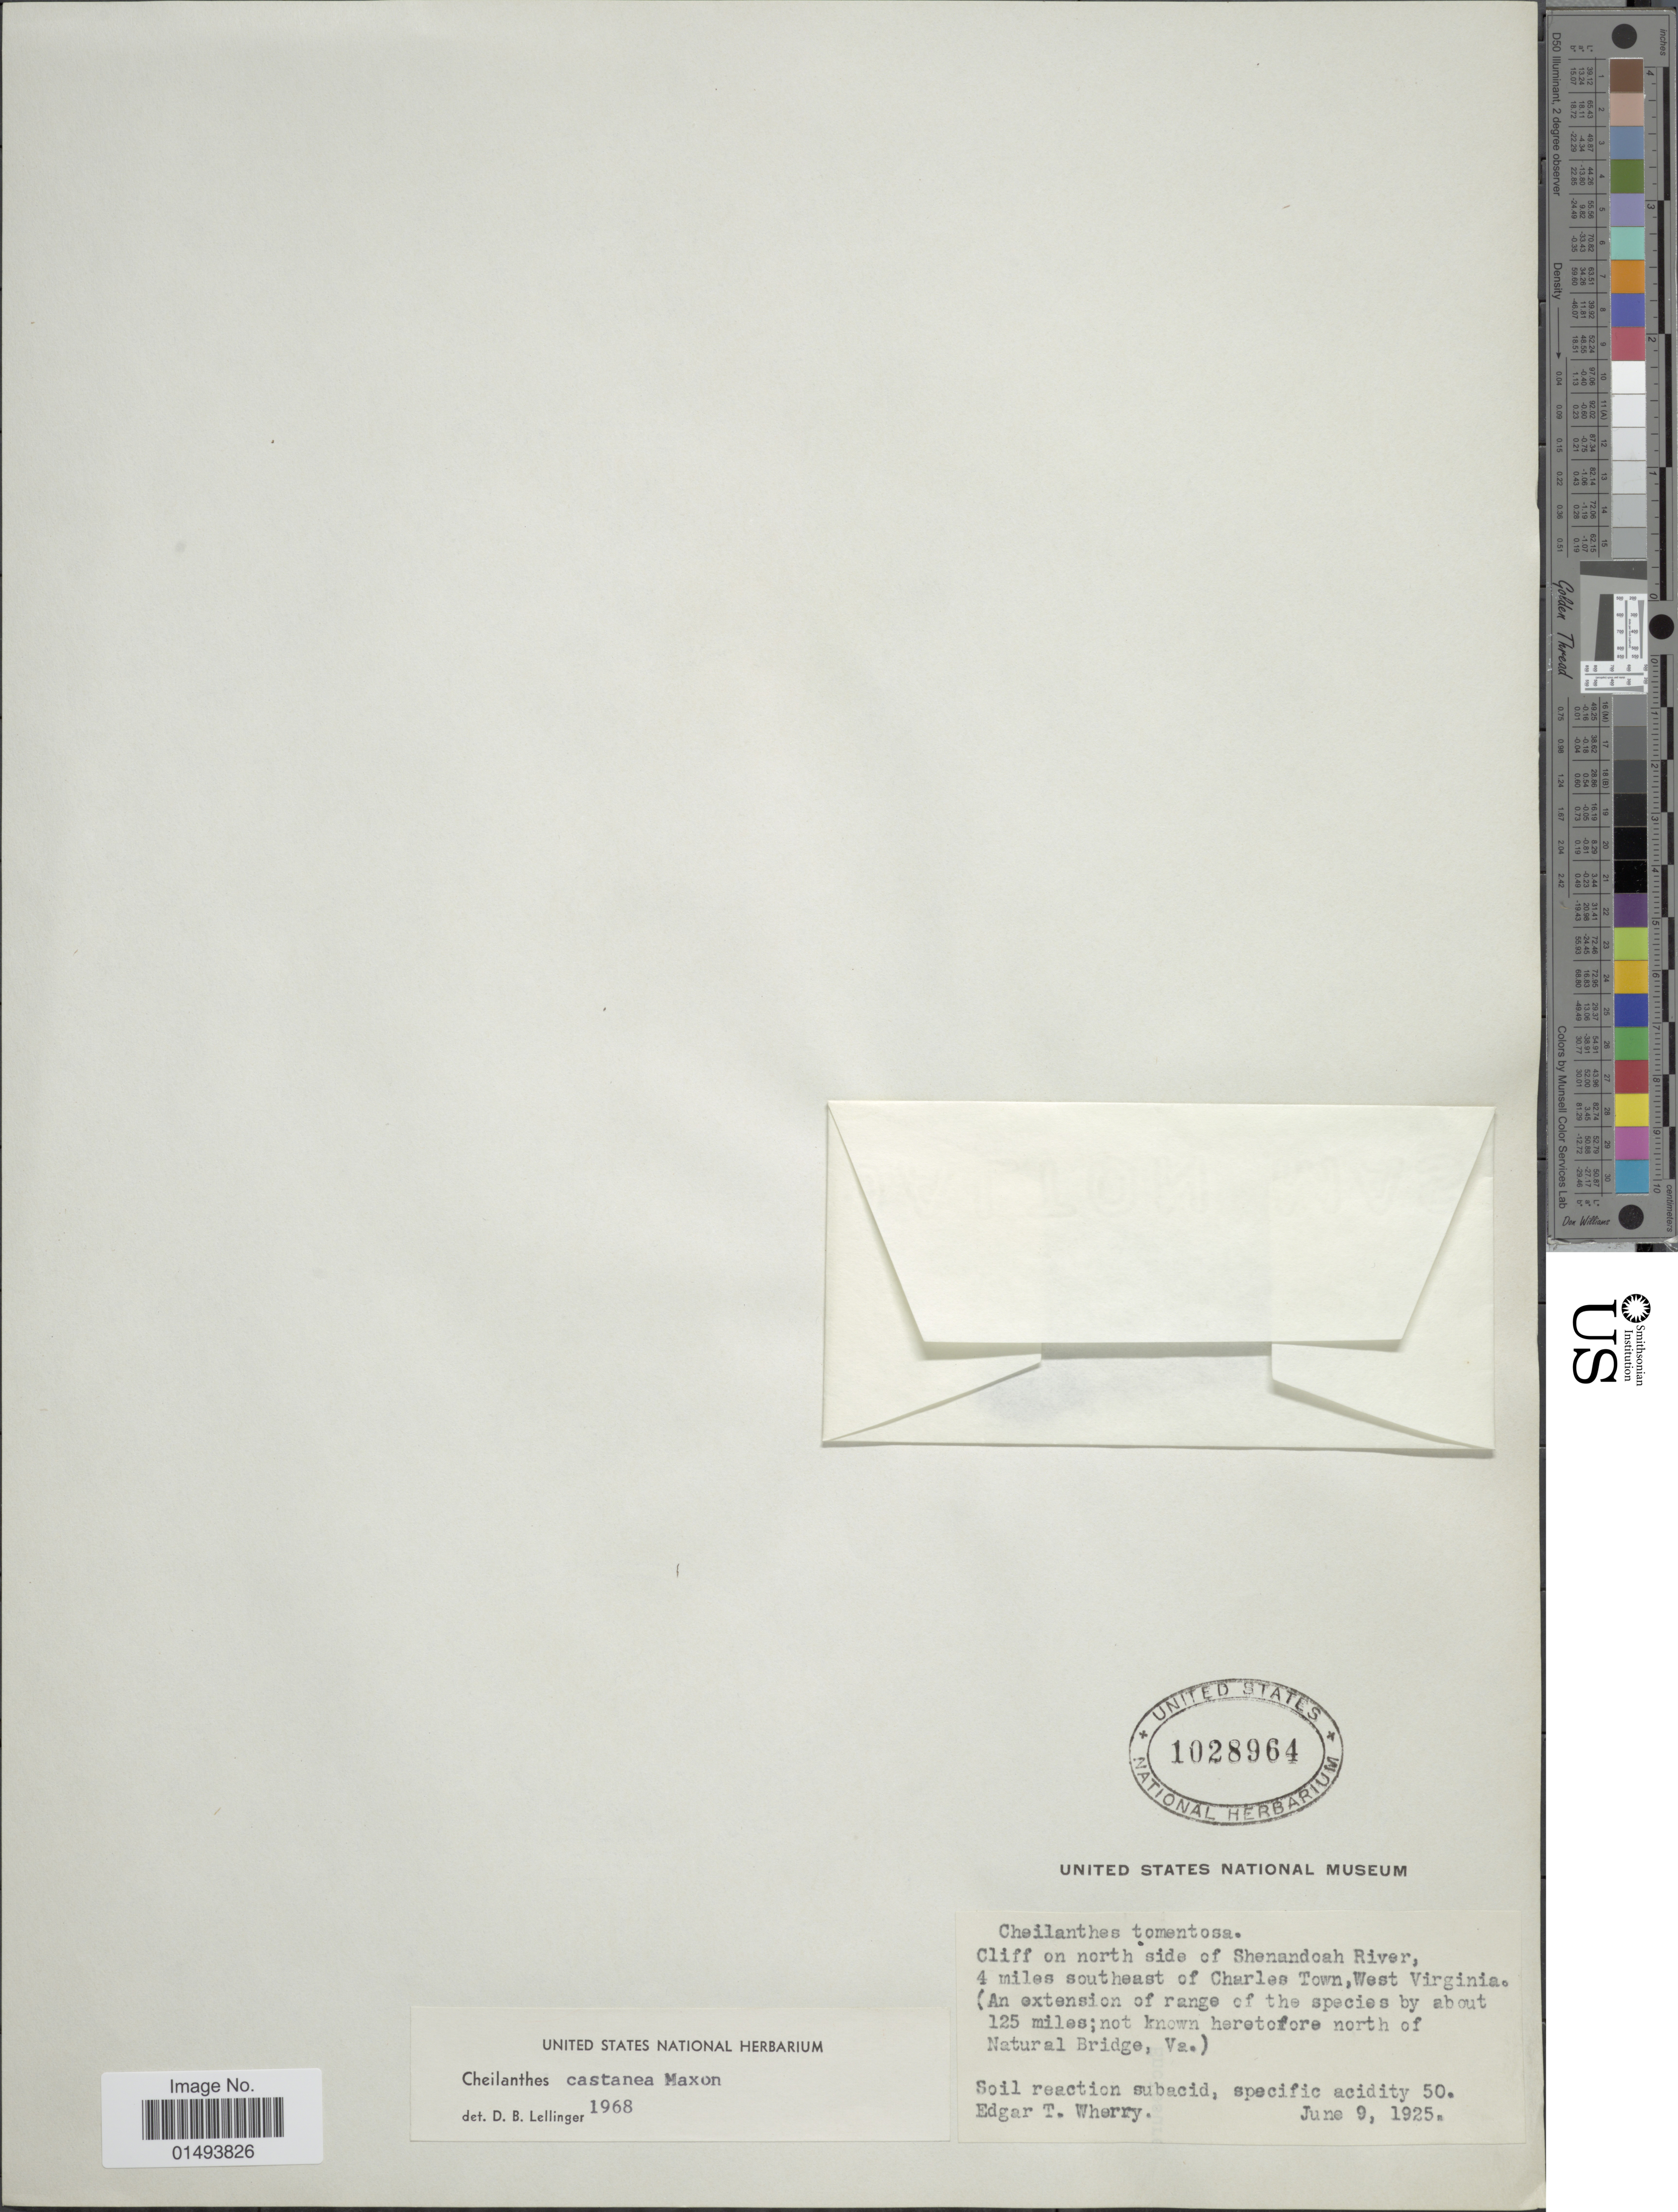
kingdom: Plantae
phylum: Tracheophyta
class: Polypodiopsida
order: Polypodiales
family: Pteridaceae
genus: Myriopteris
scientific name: Myriopteris rufa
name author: Fée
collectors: E. T. Wherry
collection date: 1925-06-09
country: United States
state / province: West Virginia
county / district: Jefferson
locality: Cliff on north side of Shenandoah River, 4 miles SE of Charles Town, West Virginia. (An extension of range of the species by about 125 miles; not know here to fore north of Natural Bridge, Va)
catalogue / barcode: US 1028964